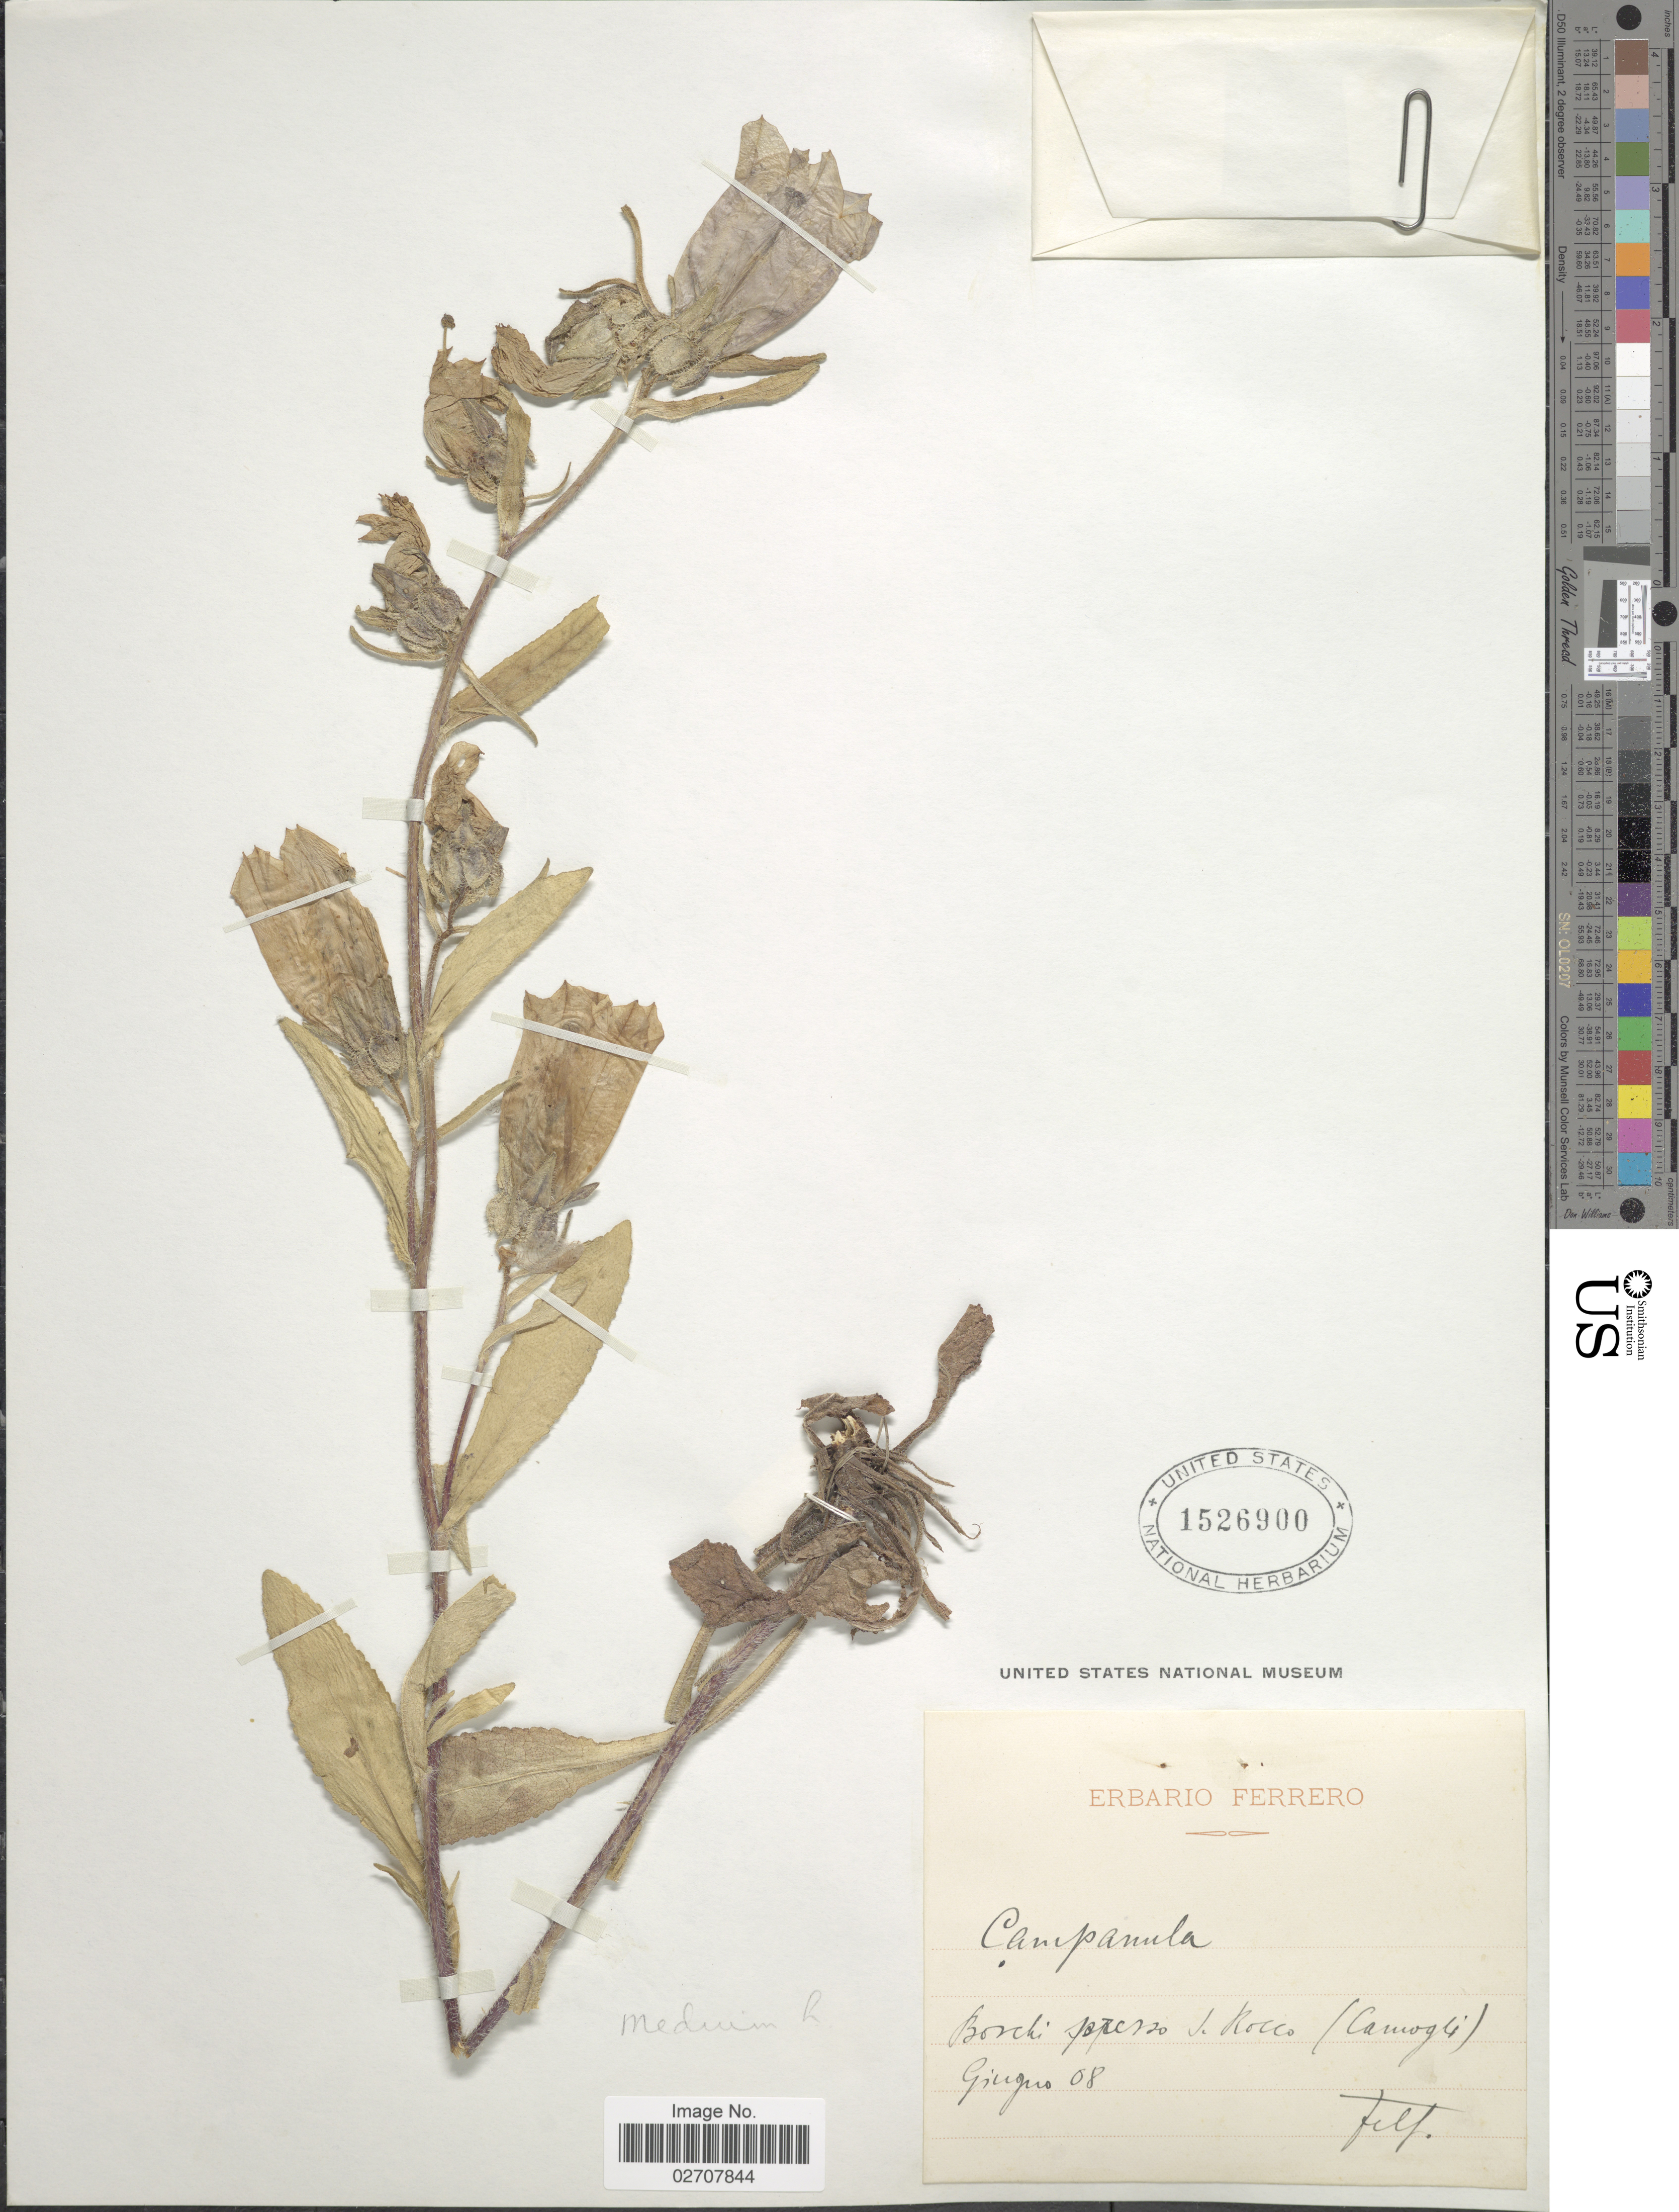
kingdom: Plantae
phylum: Tracheophyta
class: Magnoliopsida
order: Asterales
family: Campanulaceae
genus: Campanula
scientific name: Campanula medium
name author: L.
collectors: F. Ferrero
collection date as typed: Transcribed d/m/y: /6/8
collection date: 1908-06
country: Italy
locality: Borchi presso S. Rocco (Camogli)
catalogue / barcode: US 1526900